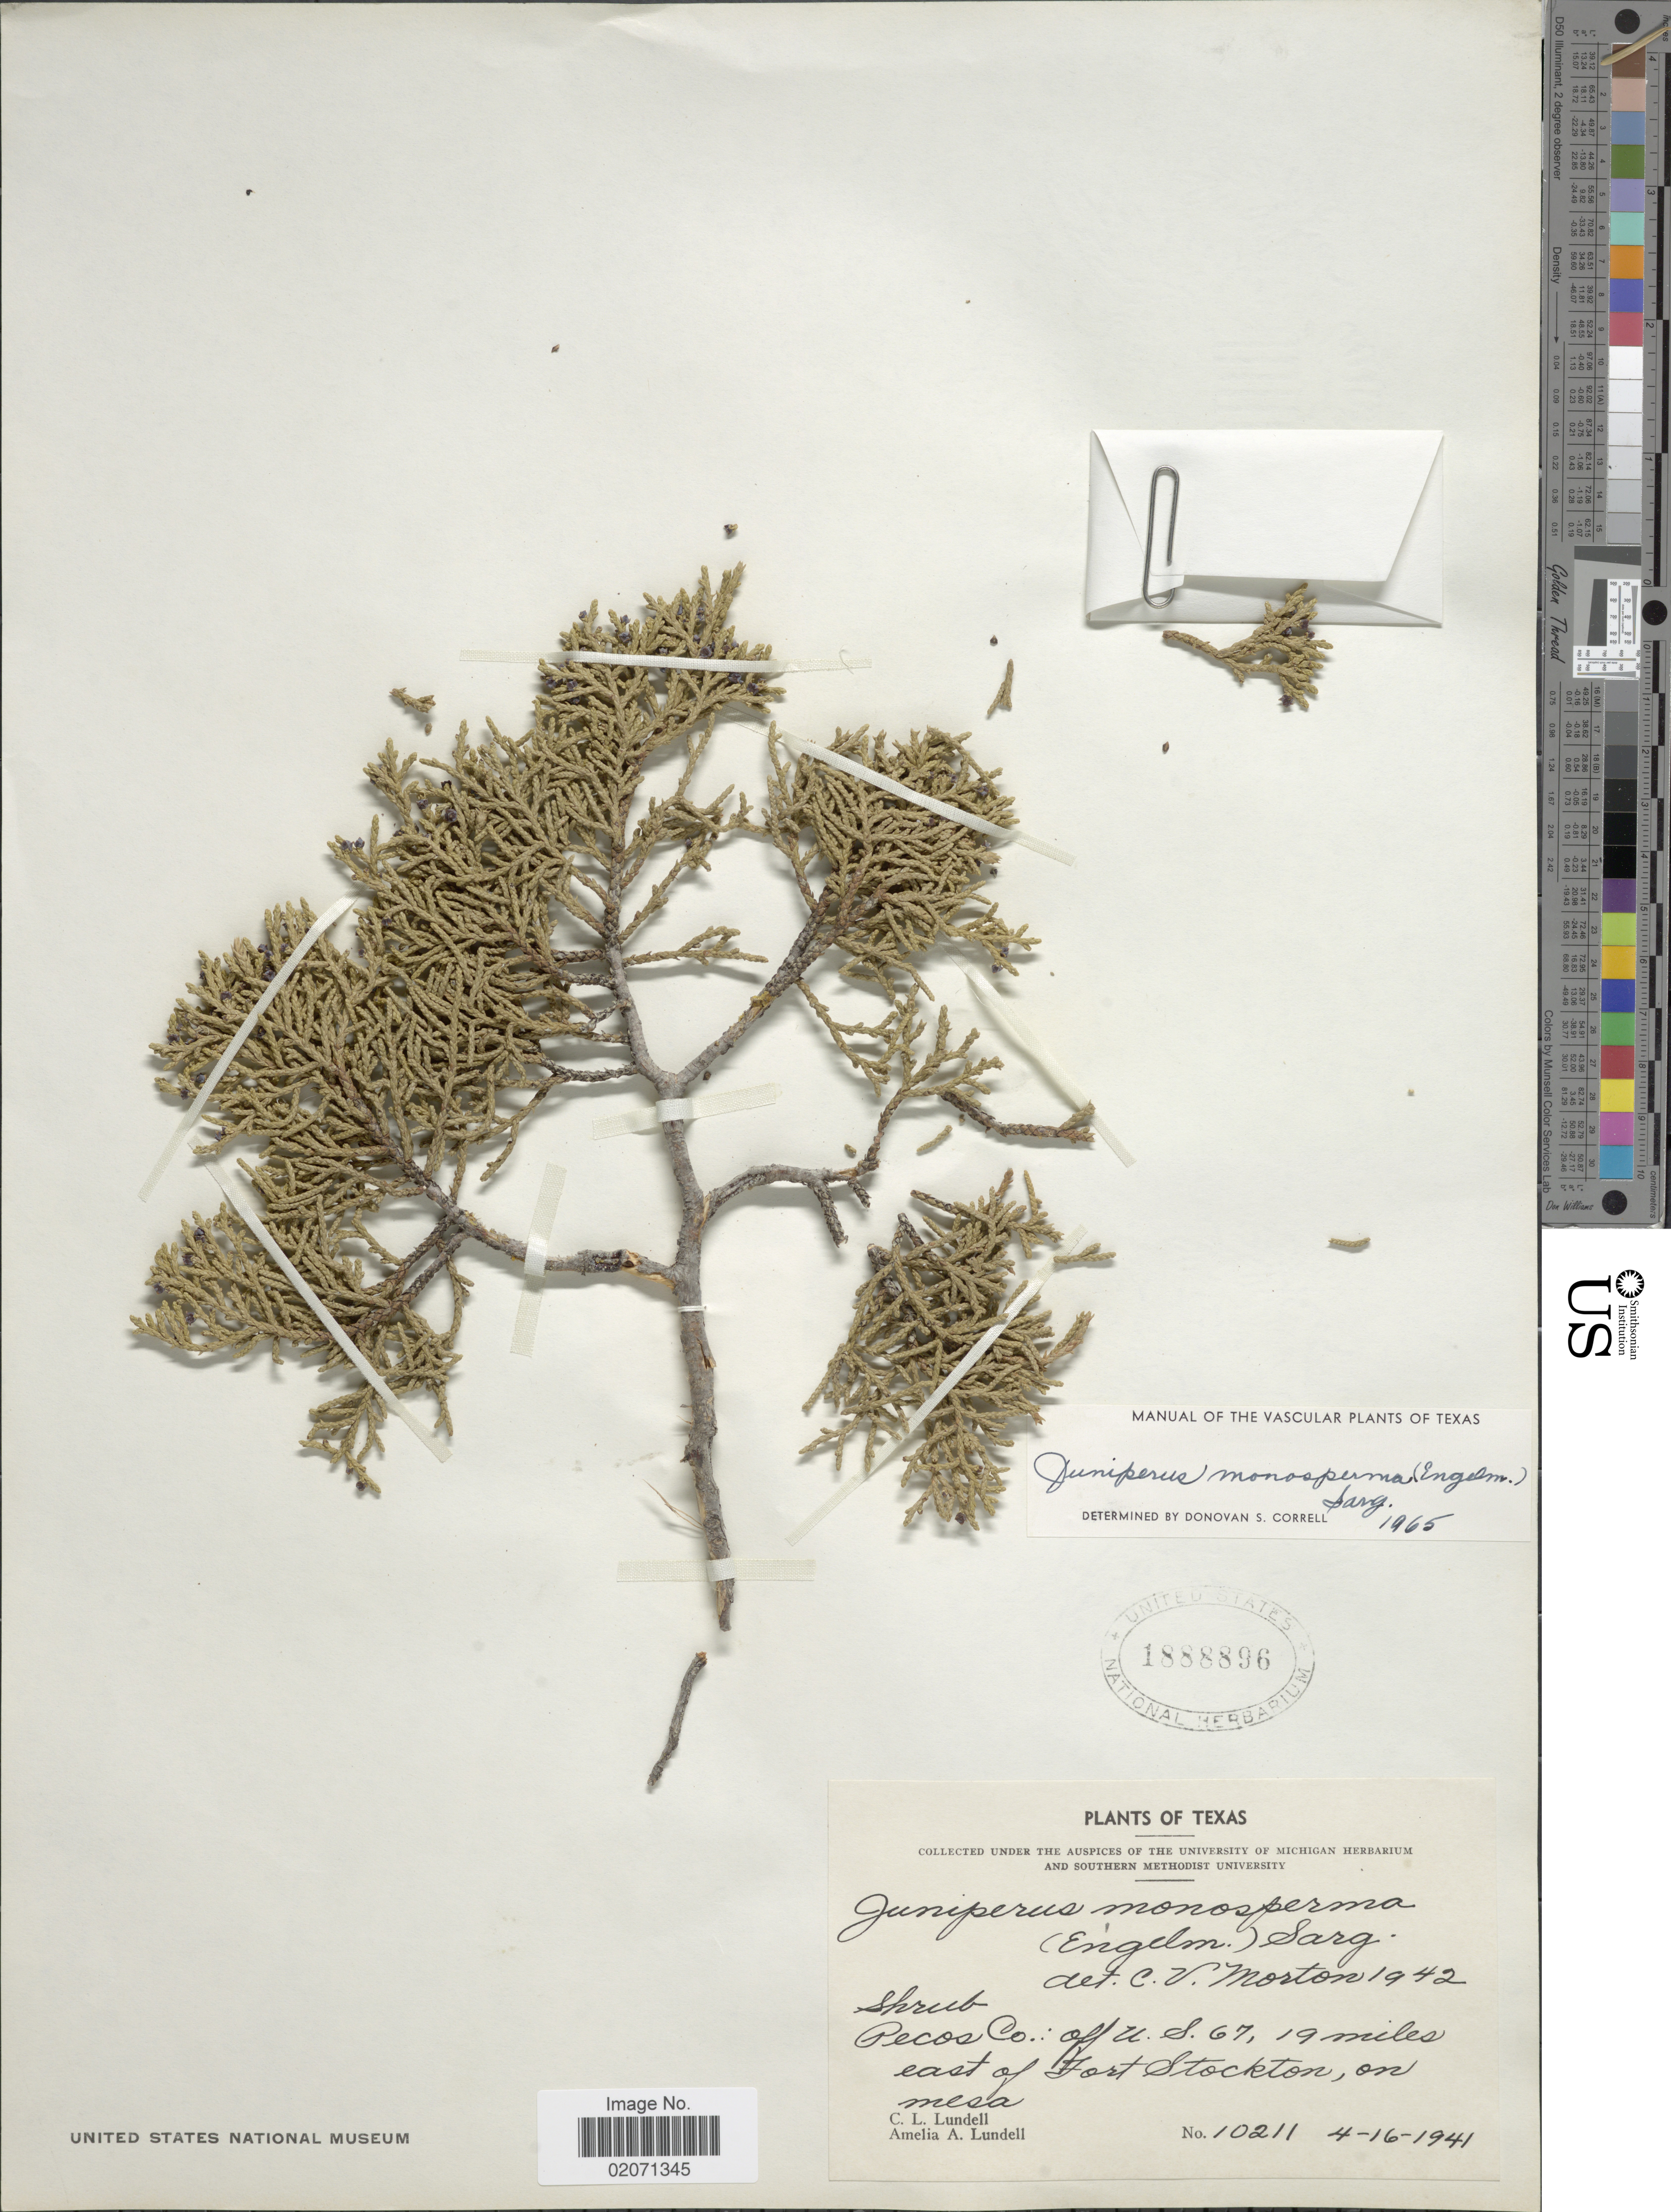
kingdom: Plantae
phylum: Tracheophyta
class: Pinopsida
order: Pinales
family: Cupressaceae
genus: Juniperus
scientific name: Juniperus monosperma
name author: (Engelm.) Sarg.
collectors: C. L. Lundell & A. A. Lundell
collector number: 10211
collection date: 1941-04-16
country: United States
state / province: Texas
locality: Pecos Co,: off U.S. 67, 19 miles east of Fort Stockton, on mesa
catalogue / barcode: US 1888896